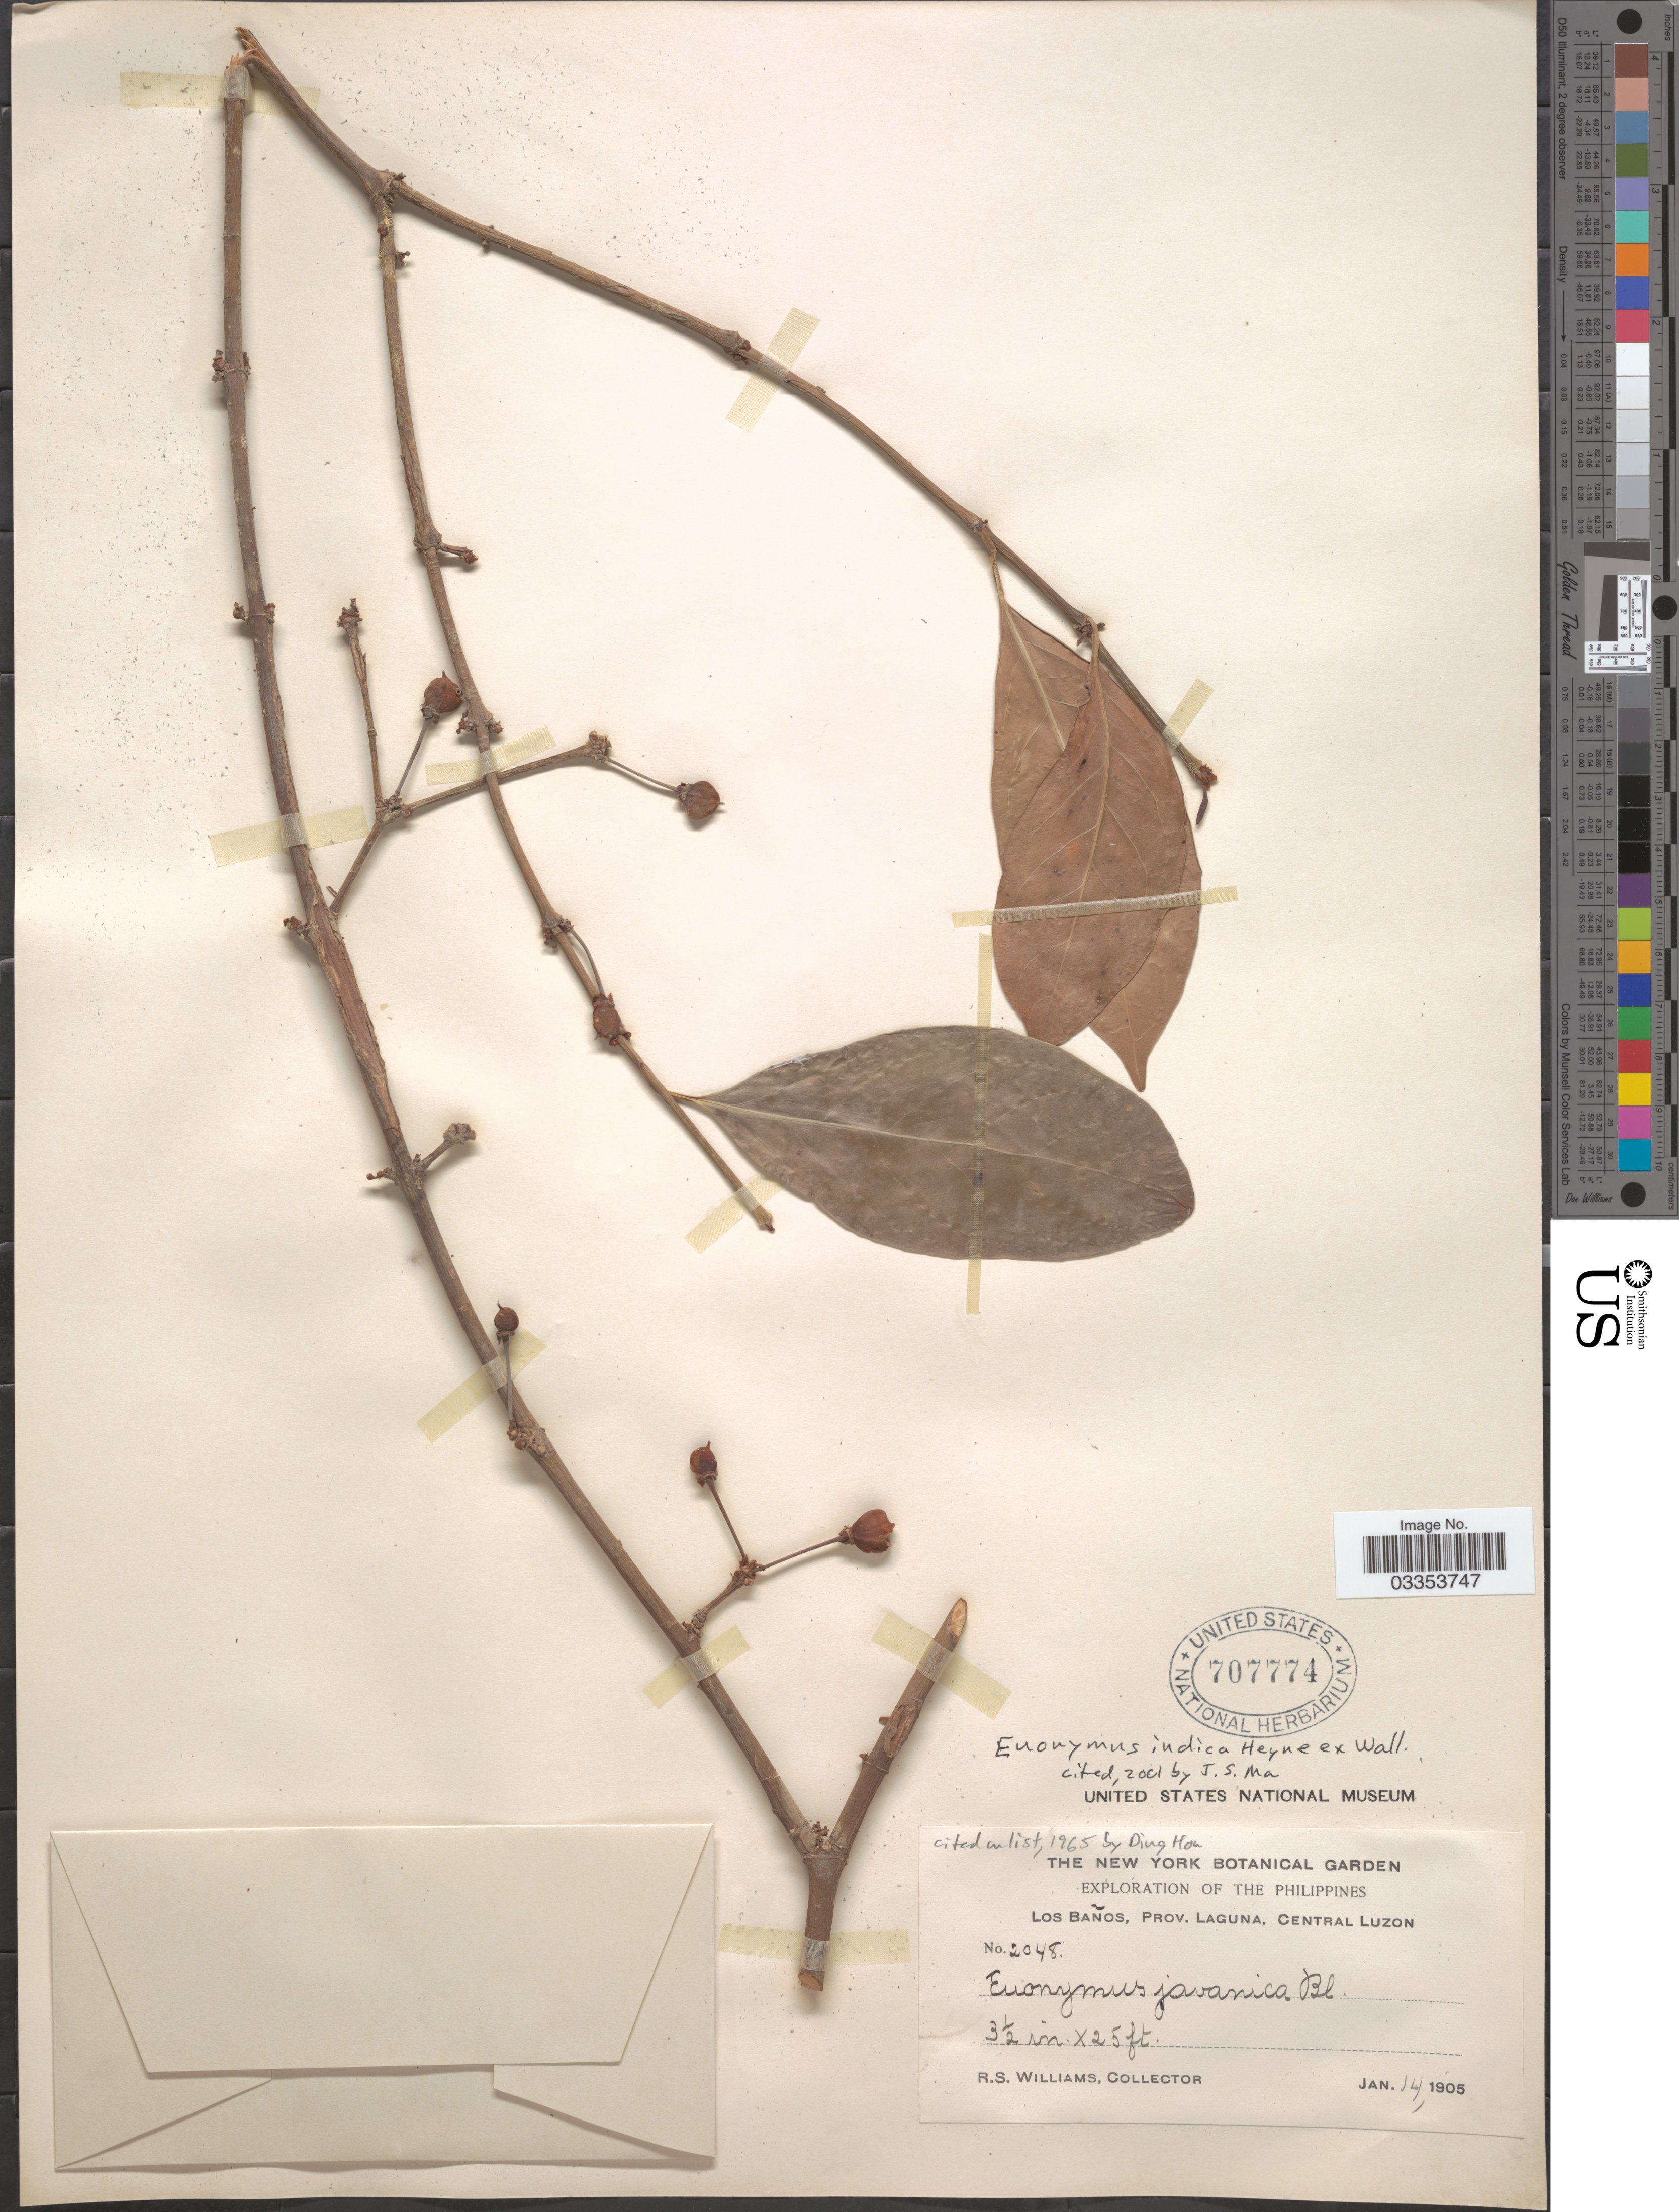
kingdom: Plantae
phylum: Tracheophyta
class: Magnoliopsida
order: Celastrales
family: Celastraceae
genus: Euonymus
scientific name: Euonymus indicus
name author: B. Heyne ex Wall.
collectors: R. S. Williams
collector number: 2048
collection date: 1905-01-14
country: Philippines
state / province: Central Luzon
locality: Los Baños, Prov. Laguna.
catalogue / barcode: US 707774